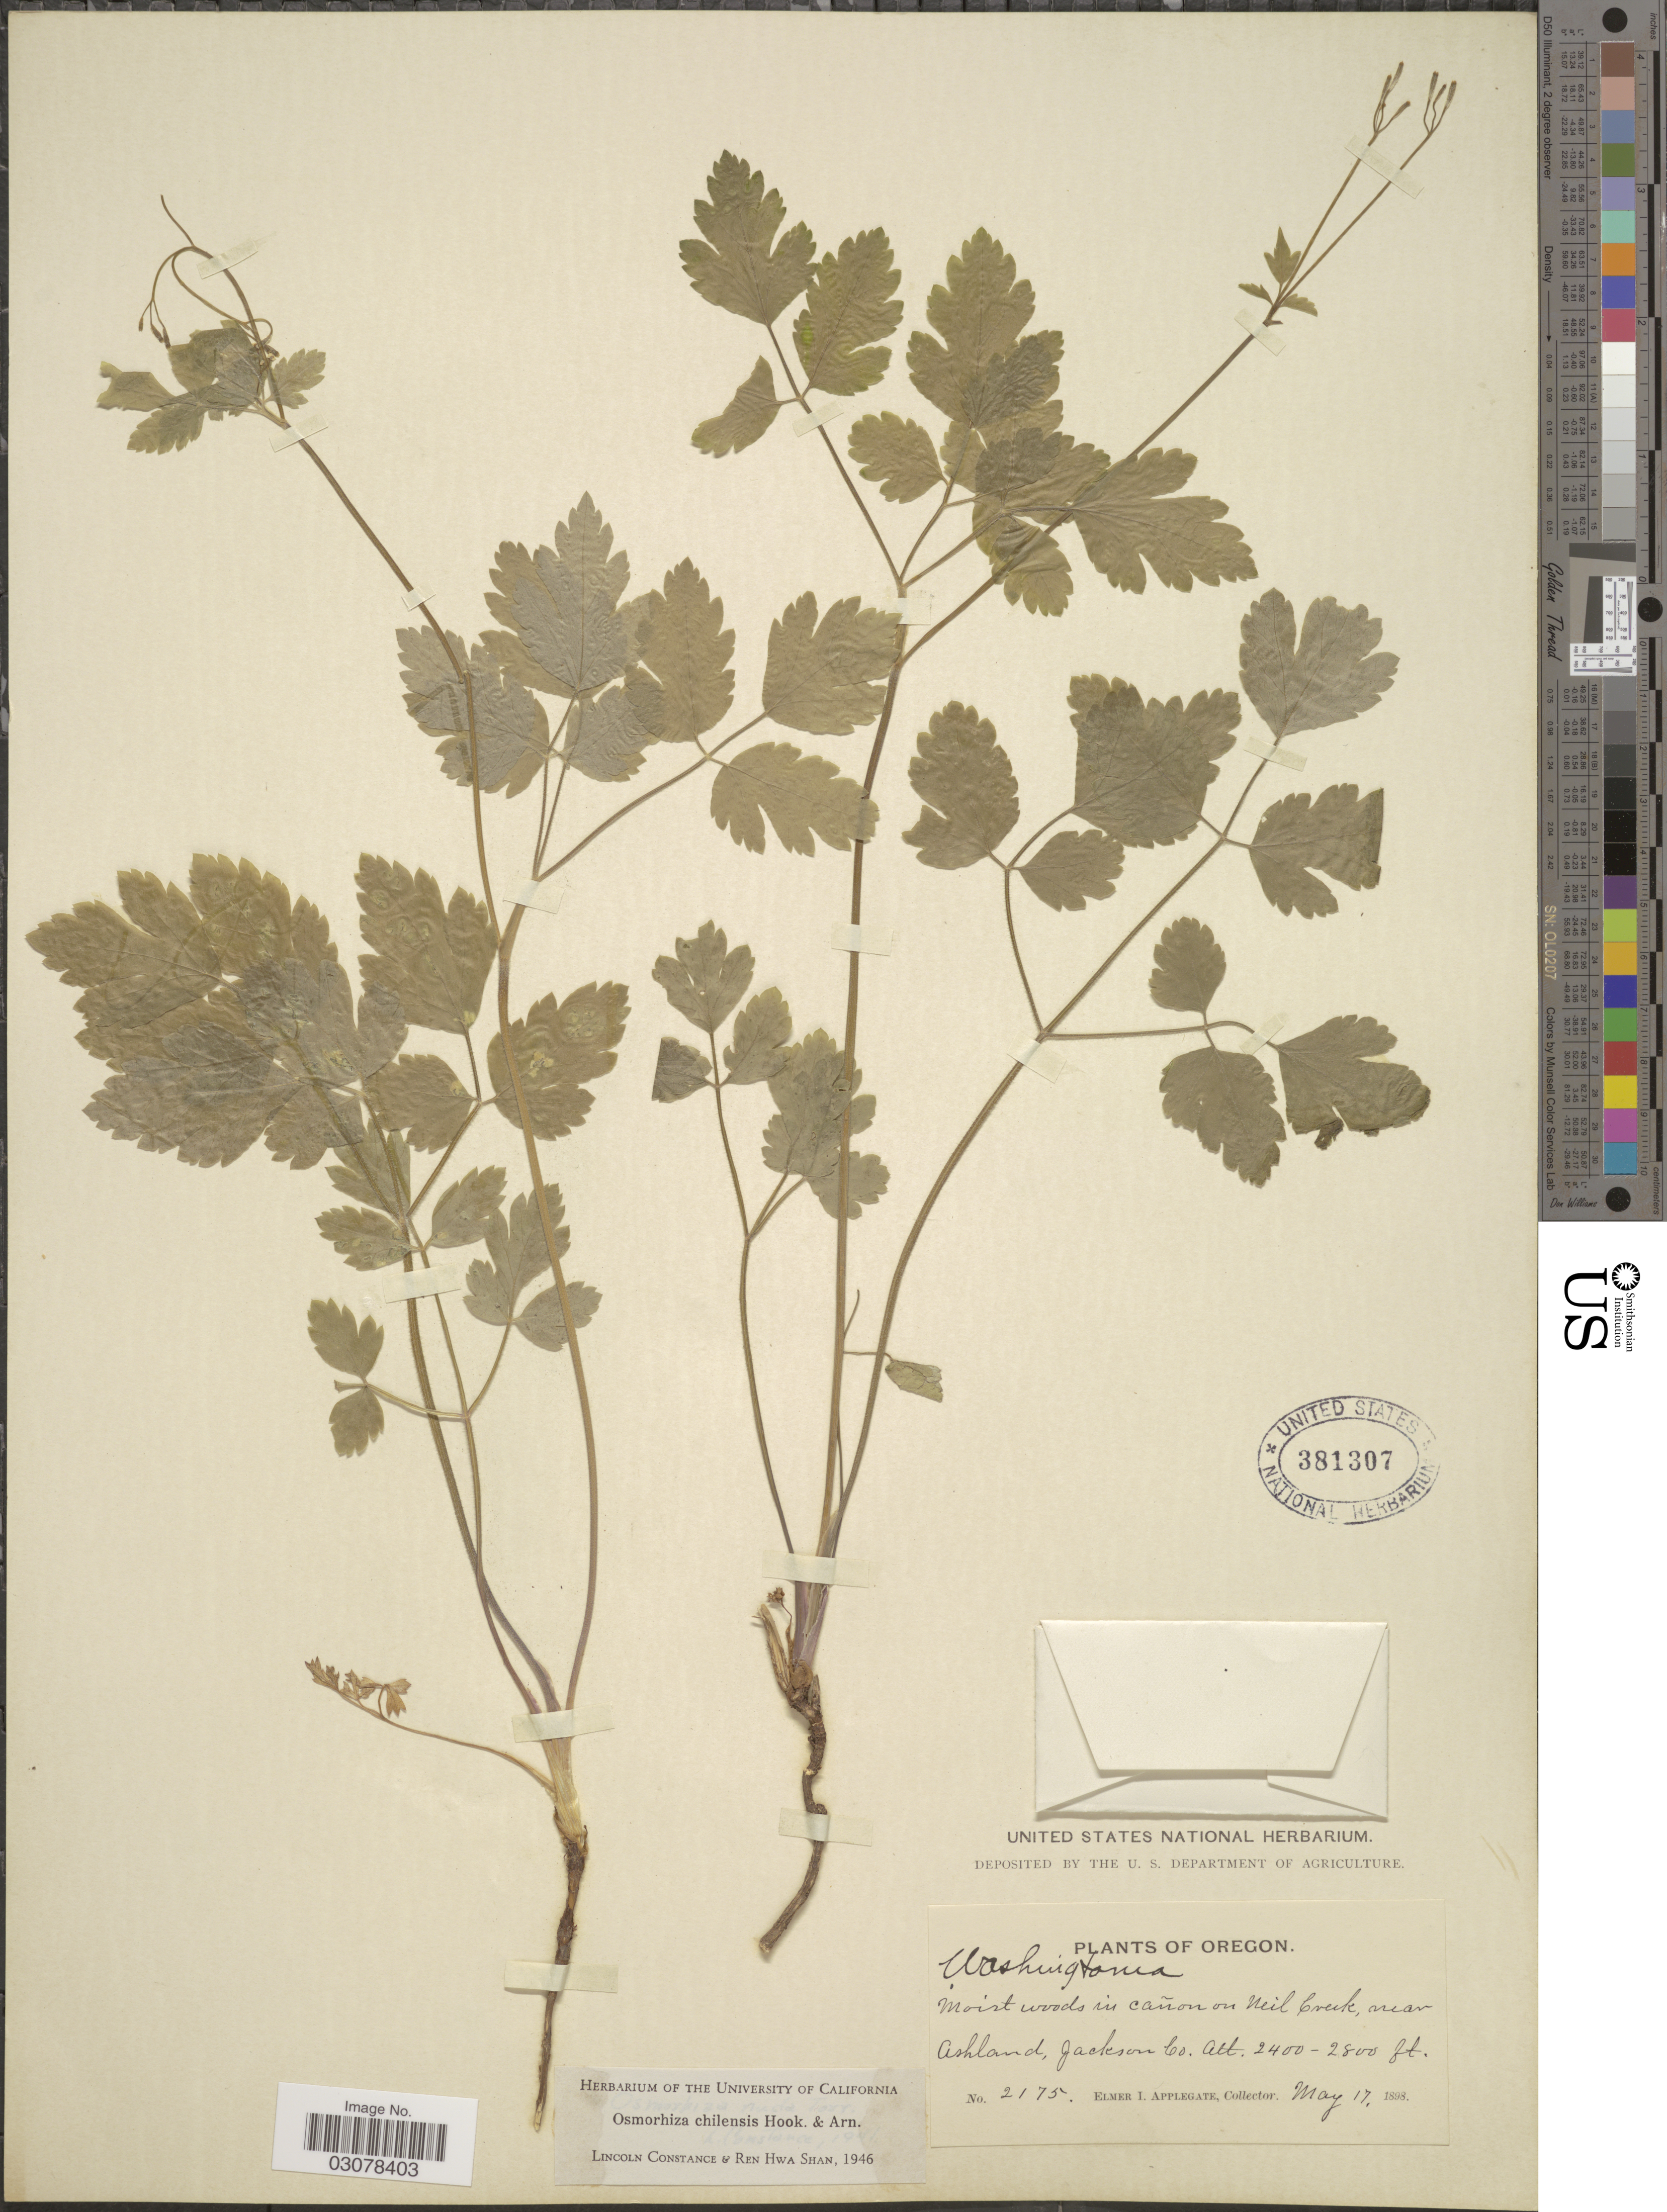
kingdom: Plantae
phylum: Tracheophyta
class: Magnoliopsida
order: Apiales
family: Apiaceae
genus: Osmorhiza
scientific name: Osmorhiza chilensis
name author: Hook. & Arn.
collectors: E. I. Applegate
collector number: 2175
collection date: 1898-05-17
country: United States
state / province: Oregon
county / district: Jackson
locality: In cañon on Neil Creek, near Ashland, Jackson Co.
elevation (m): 732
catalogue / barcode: US 381307